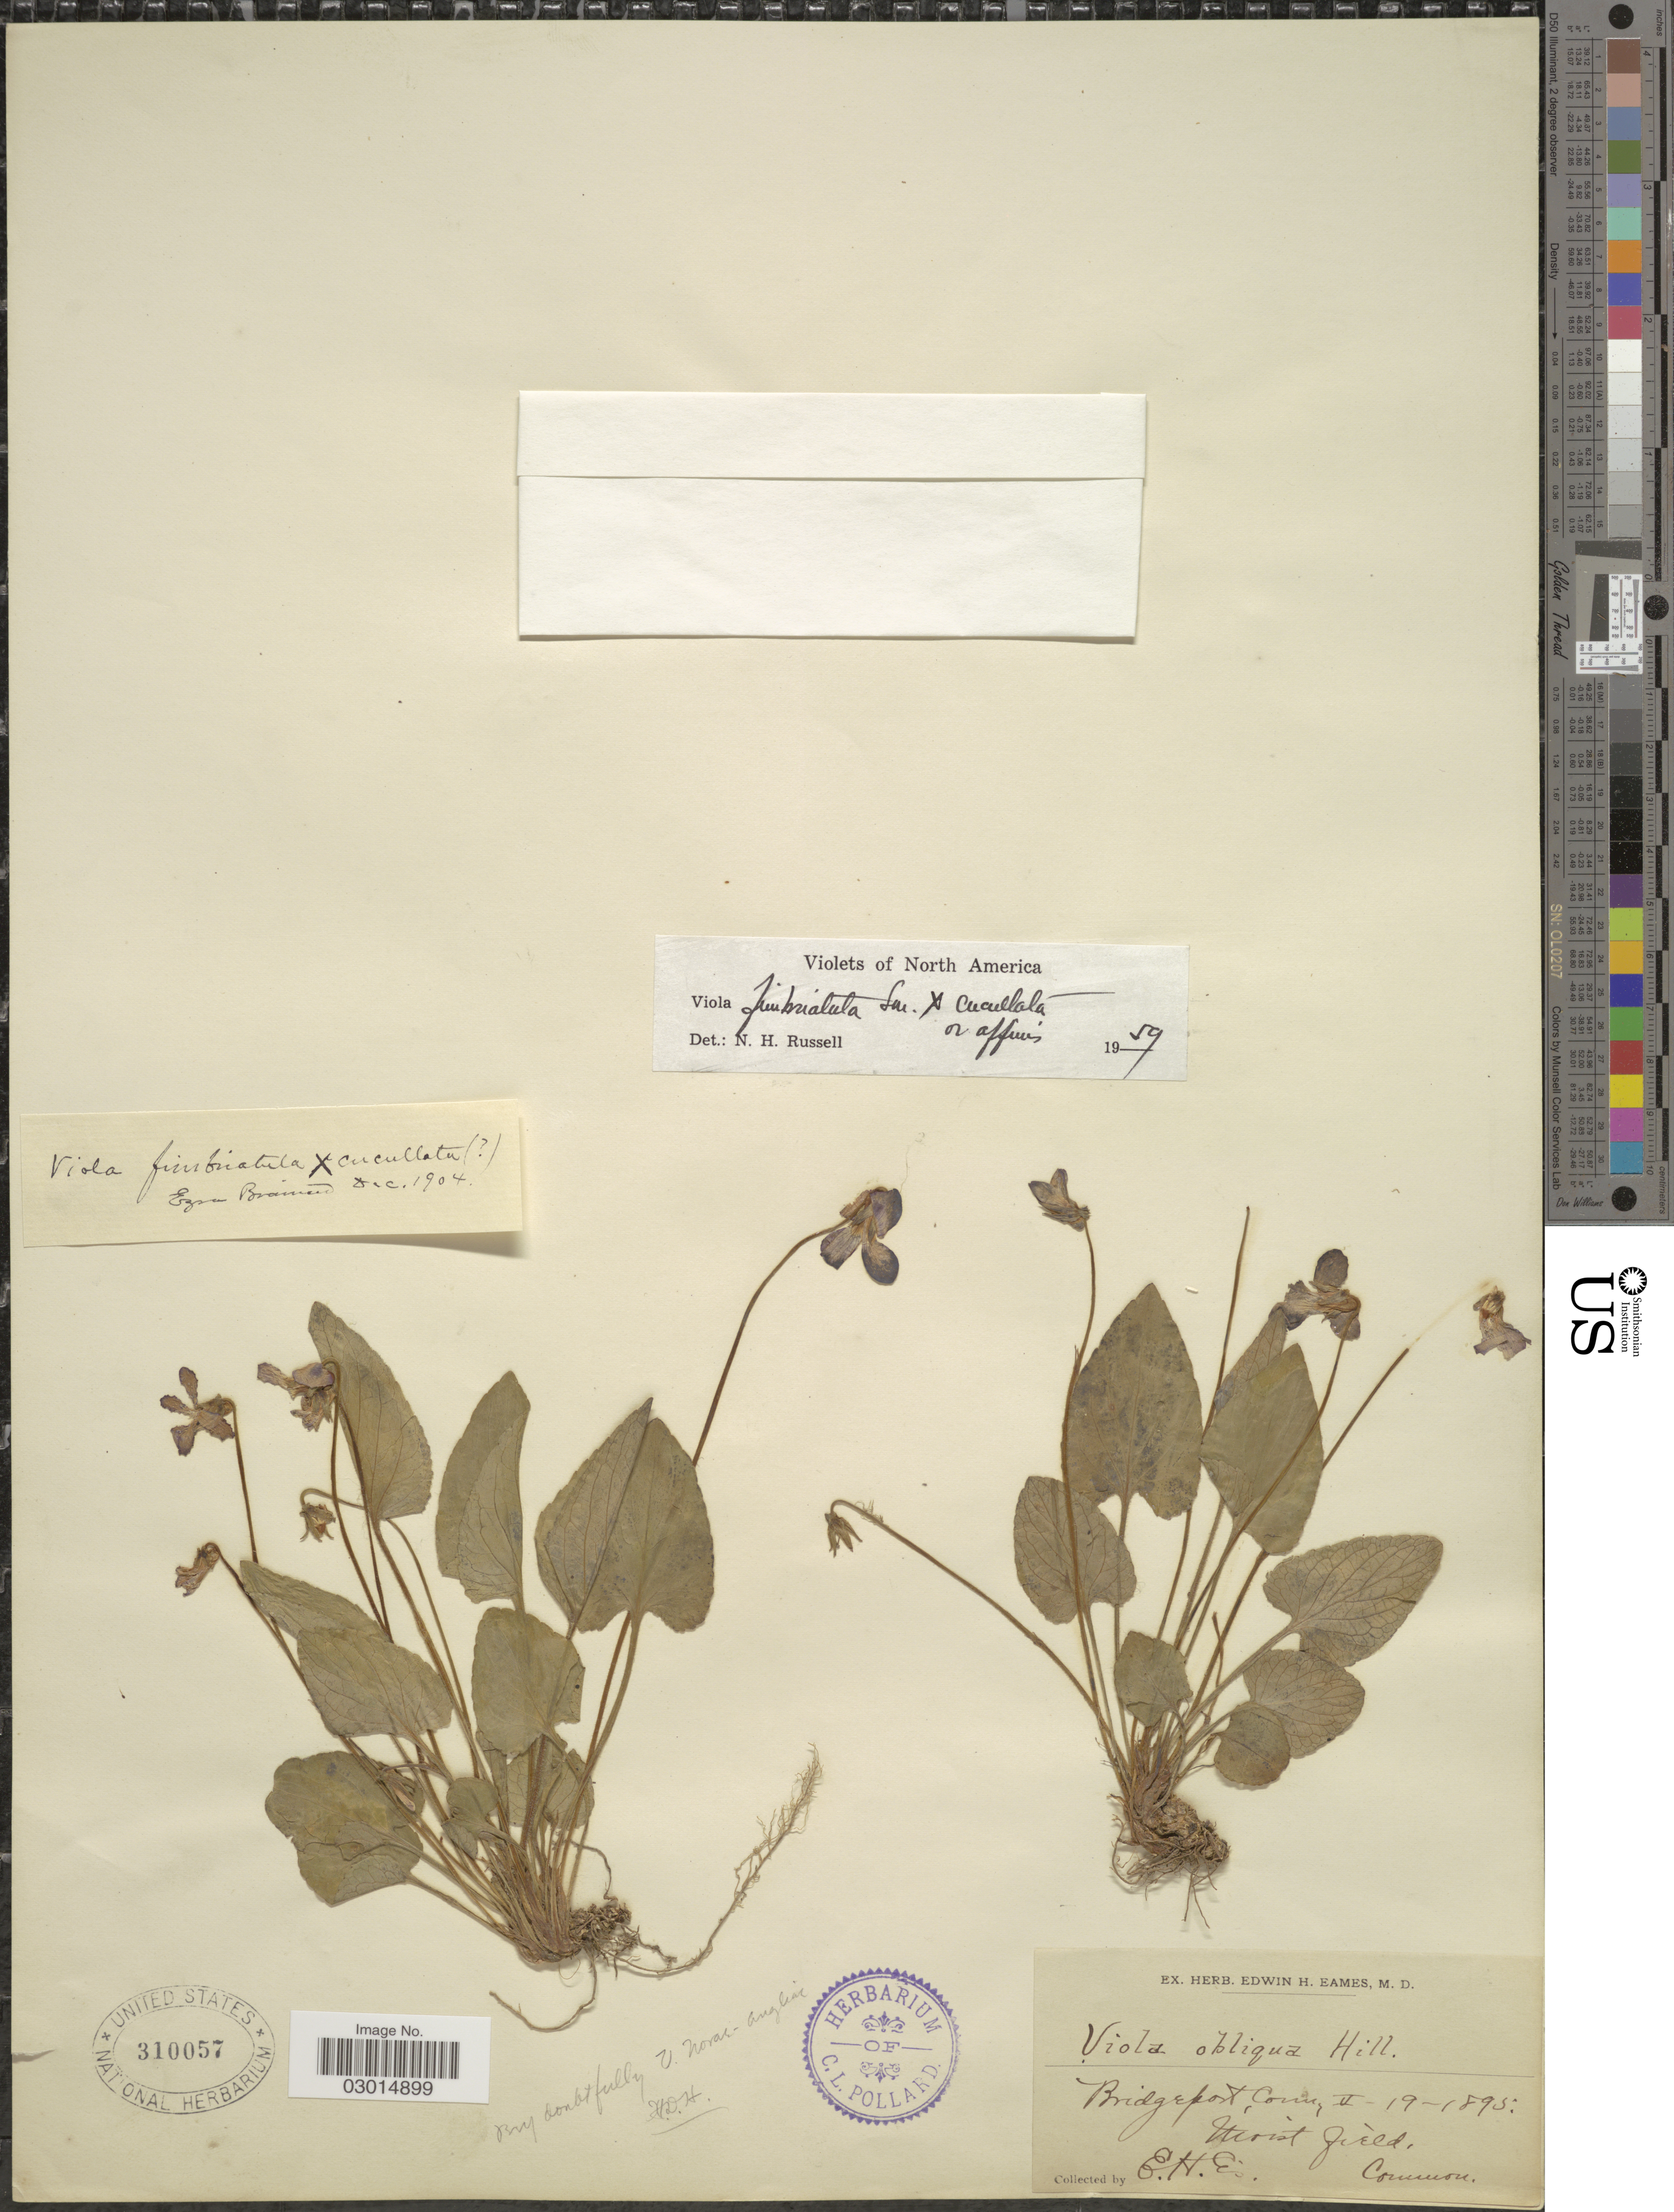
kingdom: Plantae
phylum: Tracheophyta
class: Magnoliopsida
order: Malpighiales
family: Violaceae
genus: Viola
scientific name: Viola fimbriatula x V. cucullata Aiton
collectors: E. H. Eames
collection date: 1895-05-18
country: United States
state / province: Connecticut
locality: Bridgeport.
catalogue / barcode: US 310057